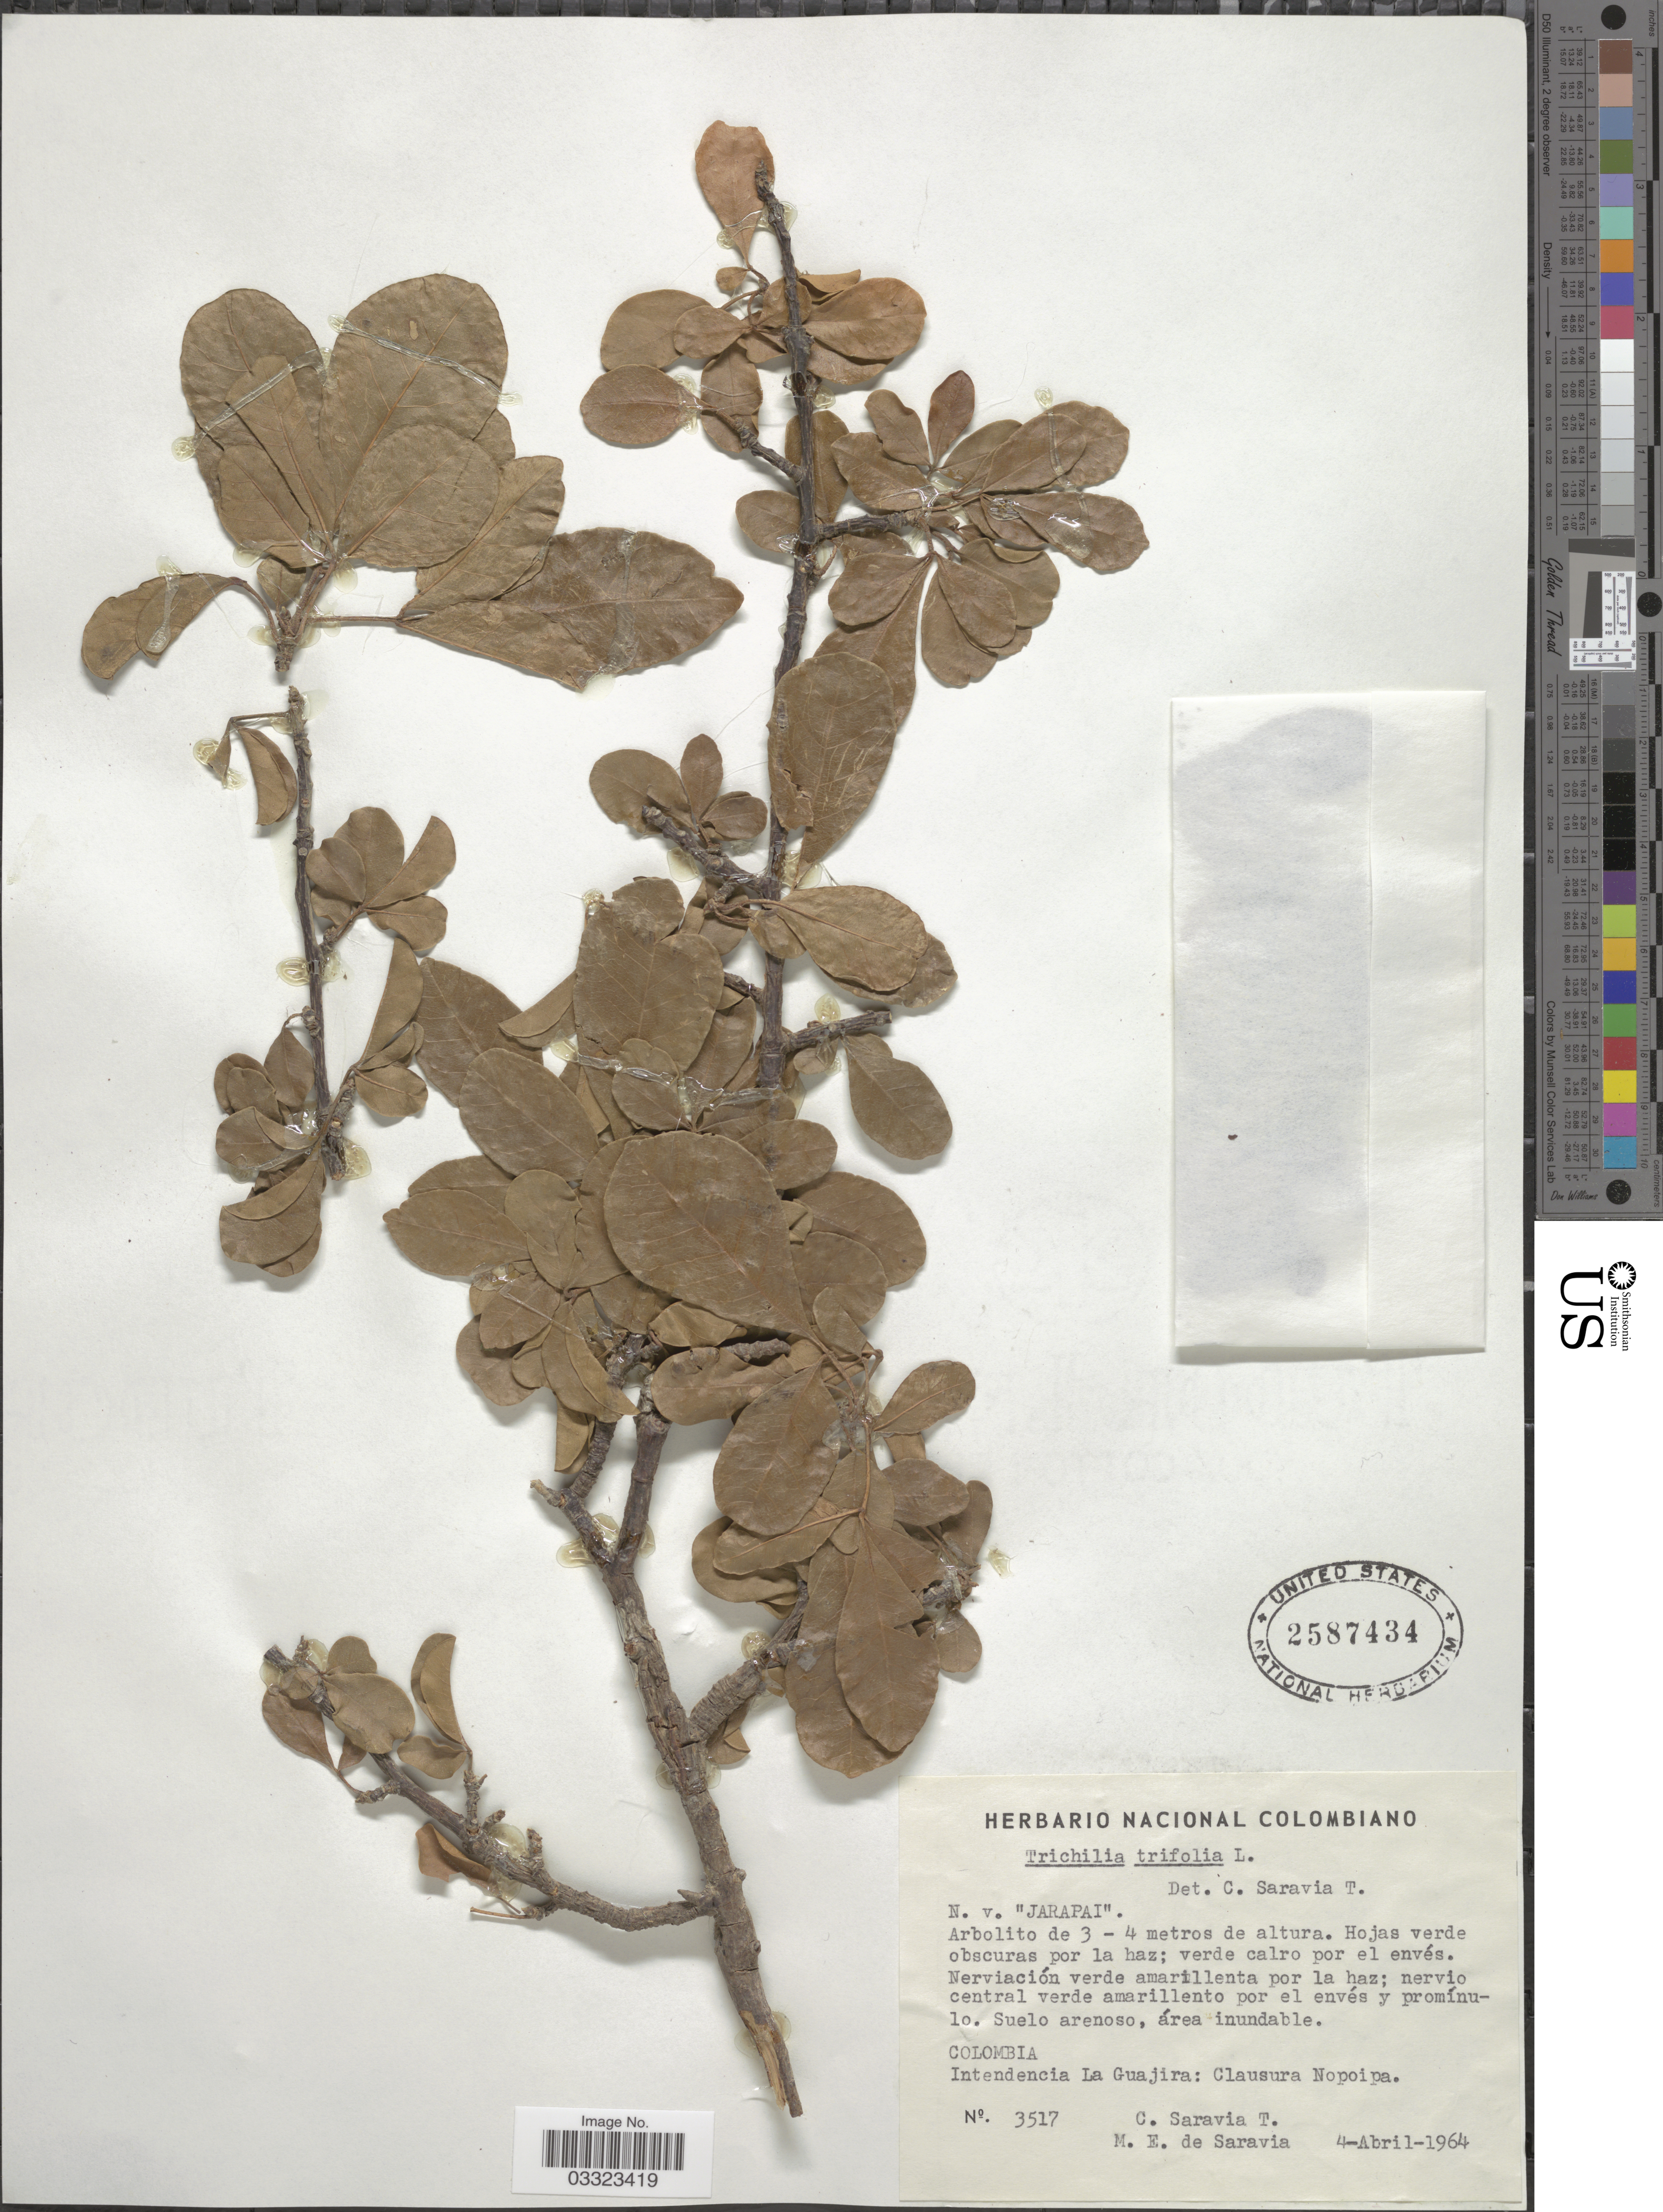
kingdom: Plantae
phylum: Tracheophyta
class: Magnoliopsida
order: Sapindales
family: Meliaceae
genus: Trichilia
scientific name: Trichilia trifolia subsp. trifolia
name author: L.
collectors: C. Saravia T. & M. de Saravia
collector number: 3517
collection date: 1964-04-04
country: Colombia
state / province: La Guajira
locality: Intendencia La Guajira: Clausura Nopoipa.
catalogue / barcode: US 2587434